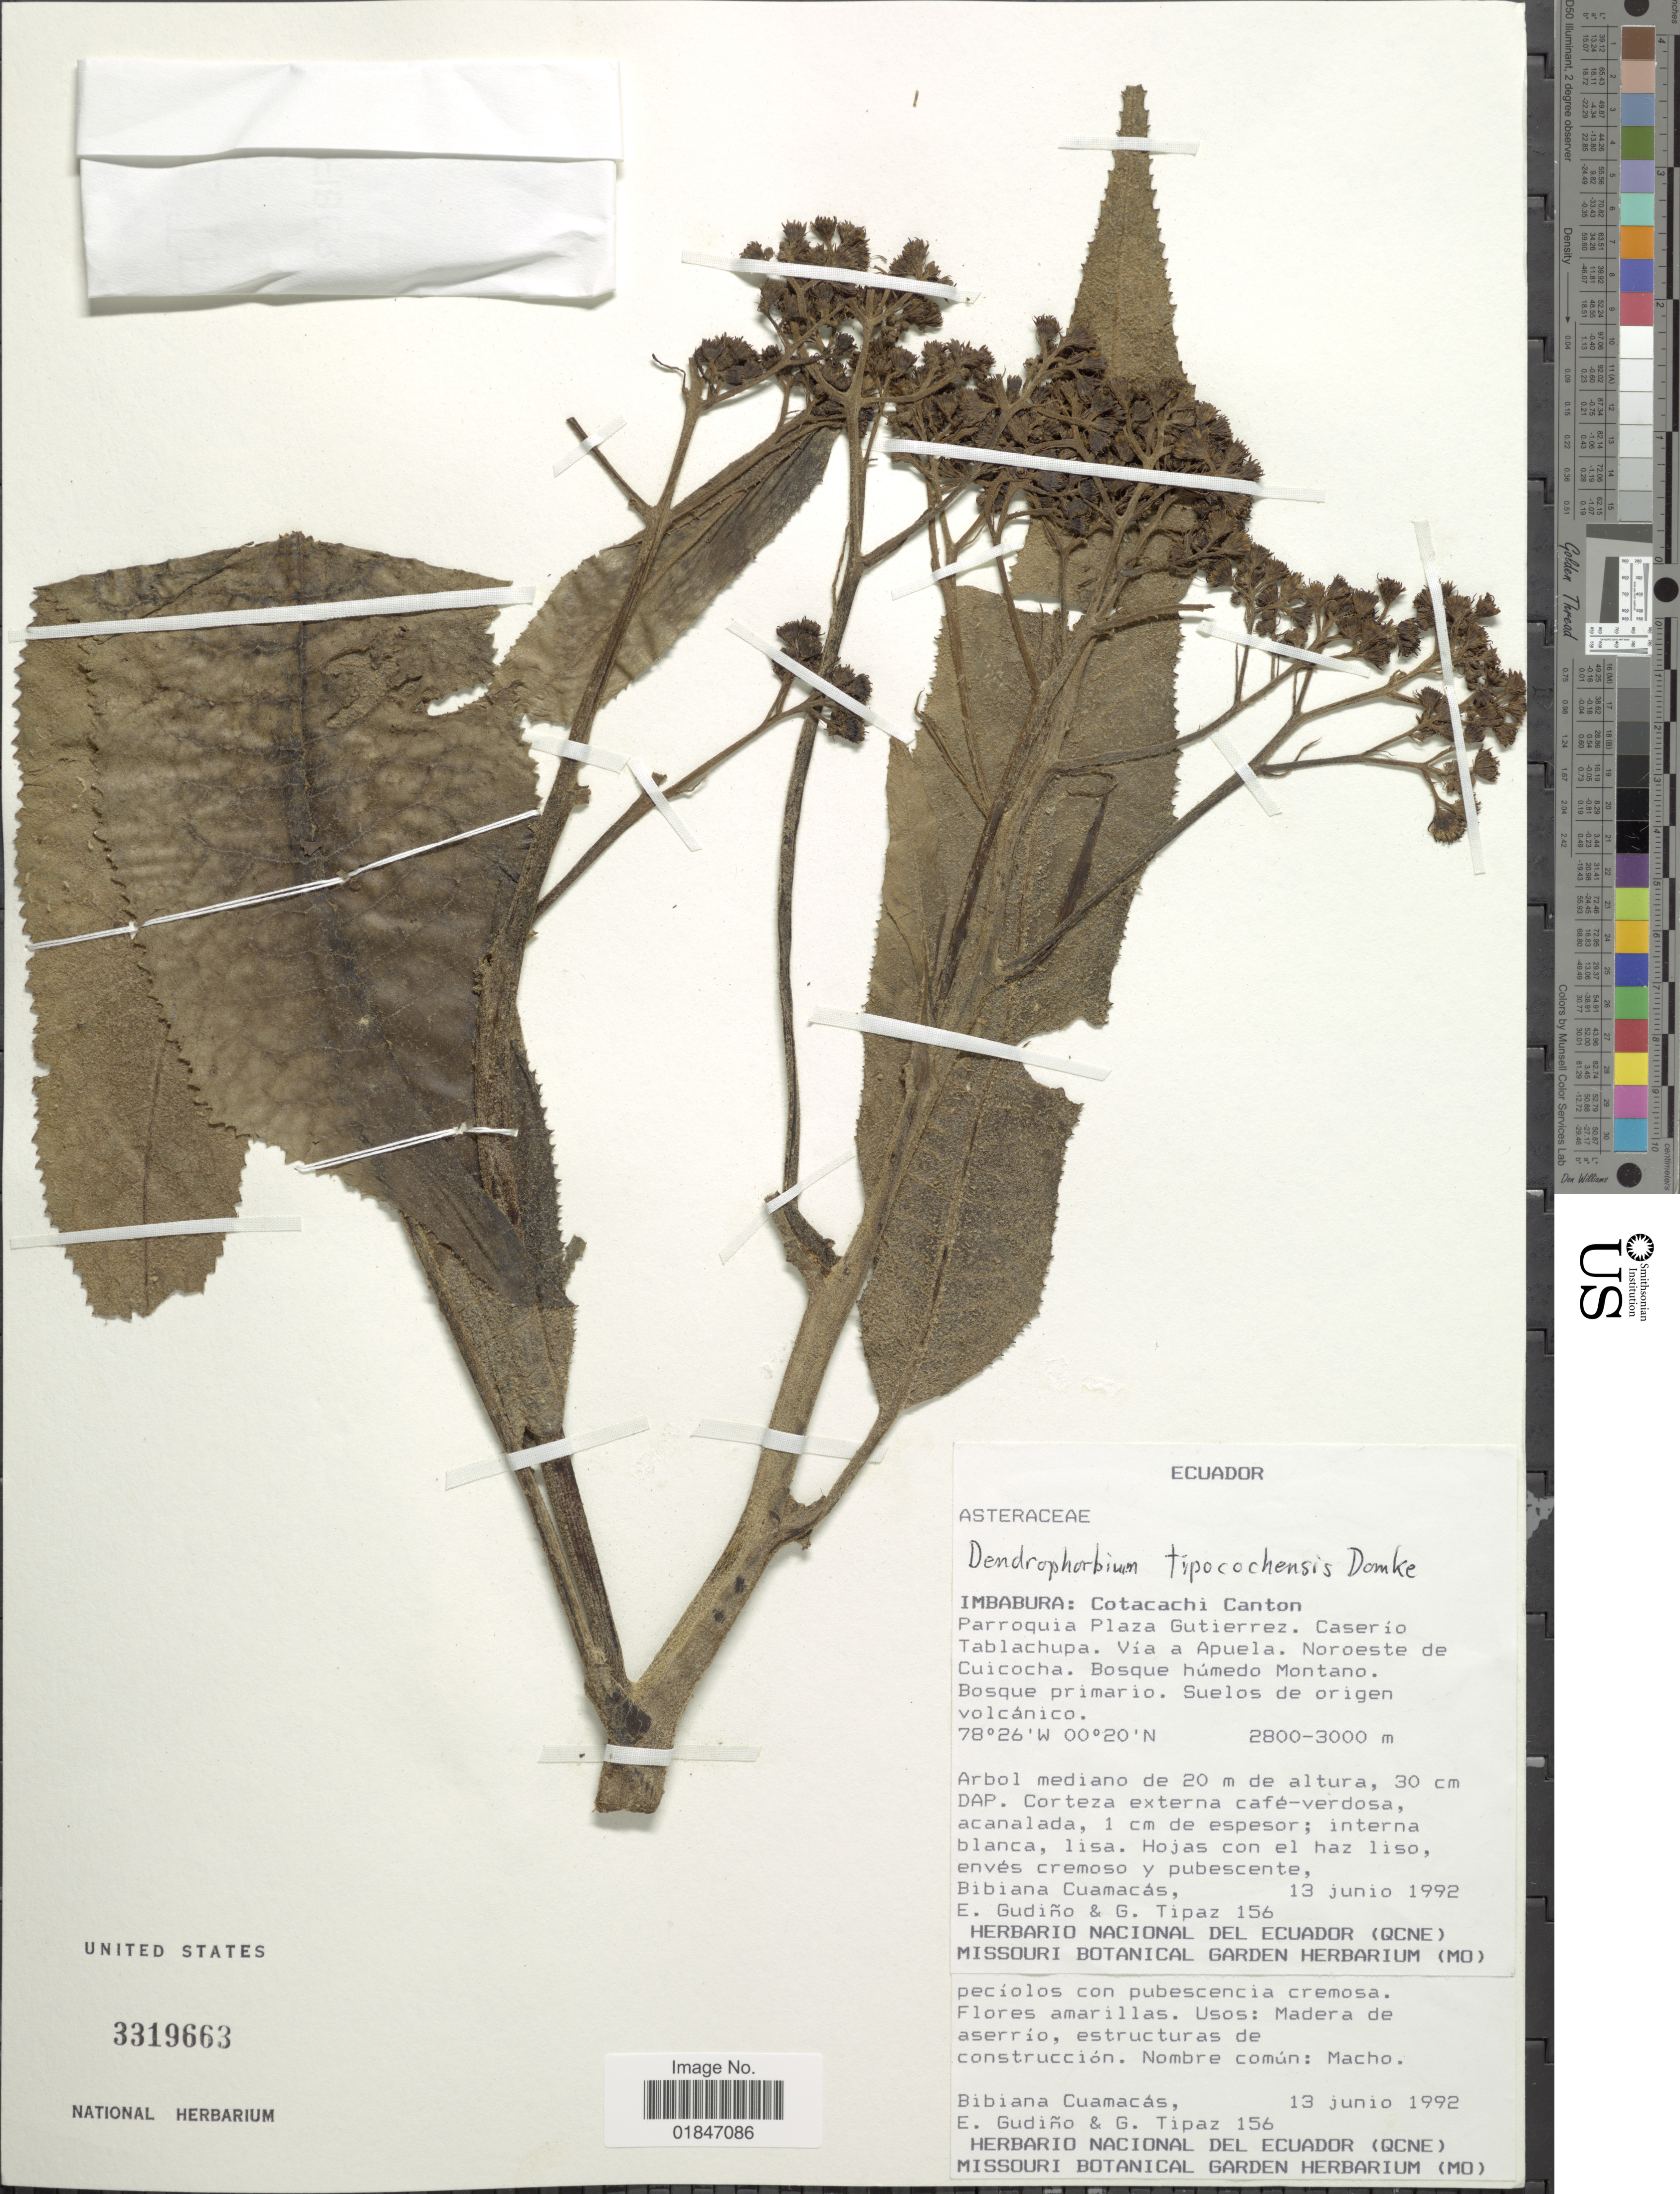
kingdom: Plantae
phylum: Tracheophyta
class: Magnoliopsida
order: Asterales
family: Asteraceae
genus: Dendrophorbium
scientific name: Dendrophorbium tipocochense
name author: (Domke) B. Nord.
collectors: E. Gudiño & G. Tipaz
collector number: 156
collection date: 1992-06-13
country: Ecuador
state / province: Imbabura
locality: Imbabura: Cotacachi canton. Parroquia Plaza Gutierrez, Caserio Tablachupa. Via a Apuela.Noroeste de Cuicocha.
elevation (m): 2800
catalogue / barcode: US 3319663